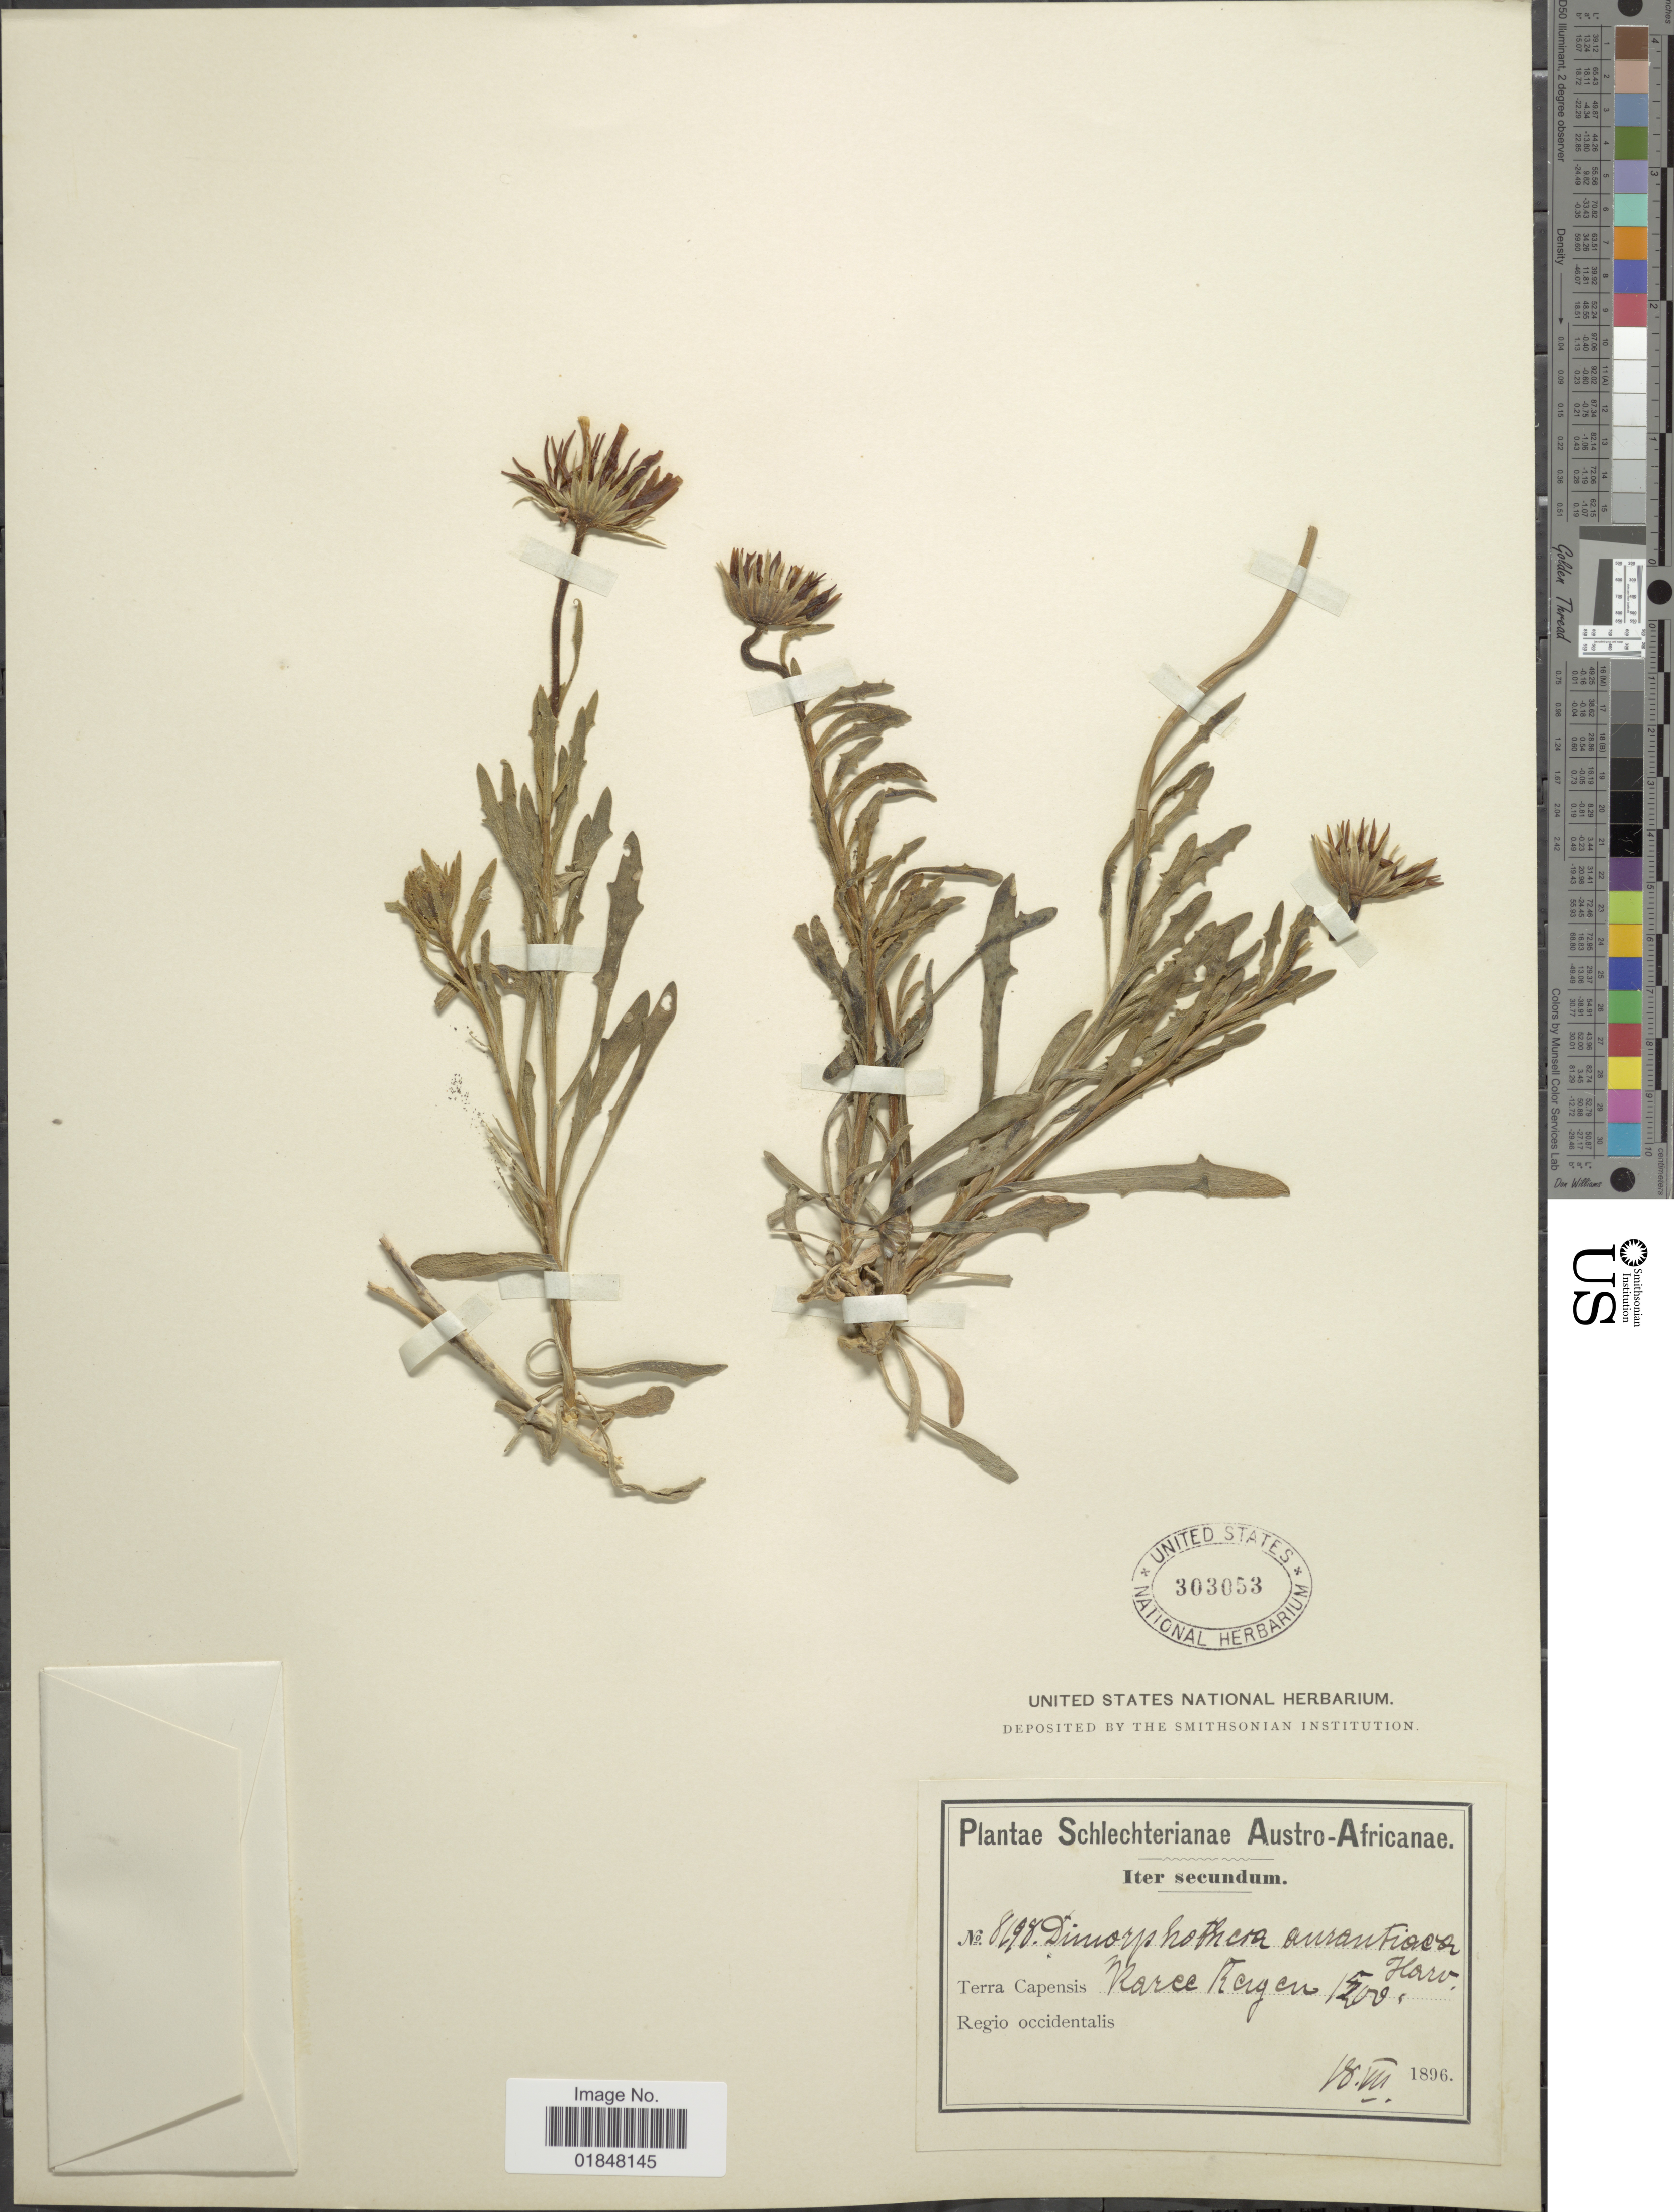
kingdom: Plantae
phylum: Tracheophyta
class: Magnoliopsida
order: Asterales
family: Asteraceae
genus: Dimorphotheca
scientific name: Dimorphotheca tragus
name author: (Aiton) B. Nord.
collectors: Schlechter, --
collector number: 8198*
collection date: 1896-07-18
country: South Africa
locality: Bergen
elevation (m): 457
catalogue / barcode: US 303053